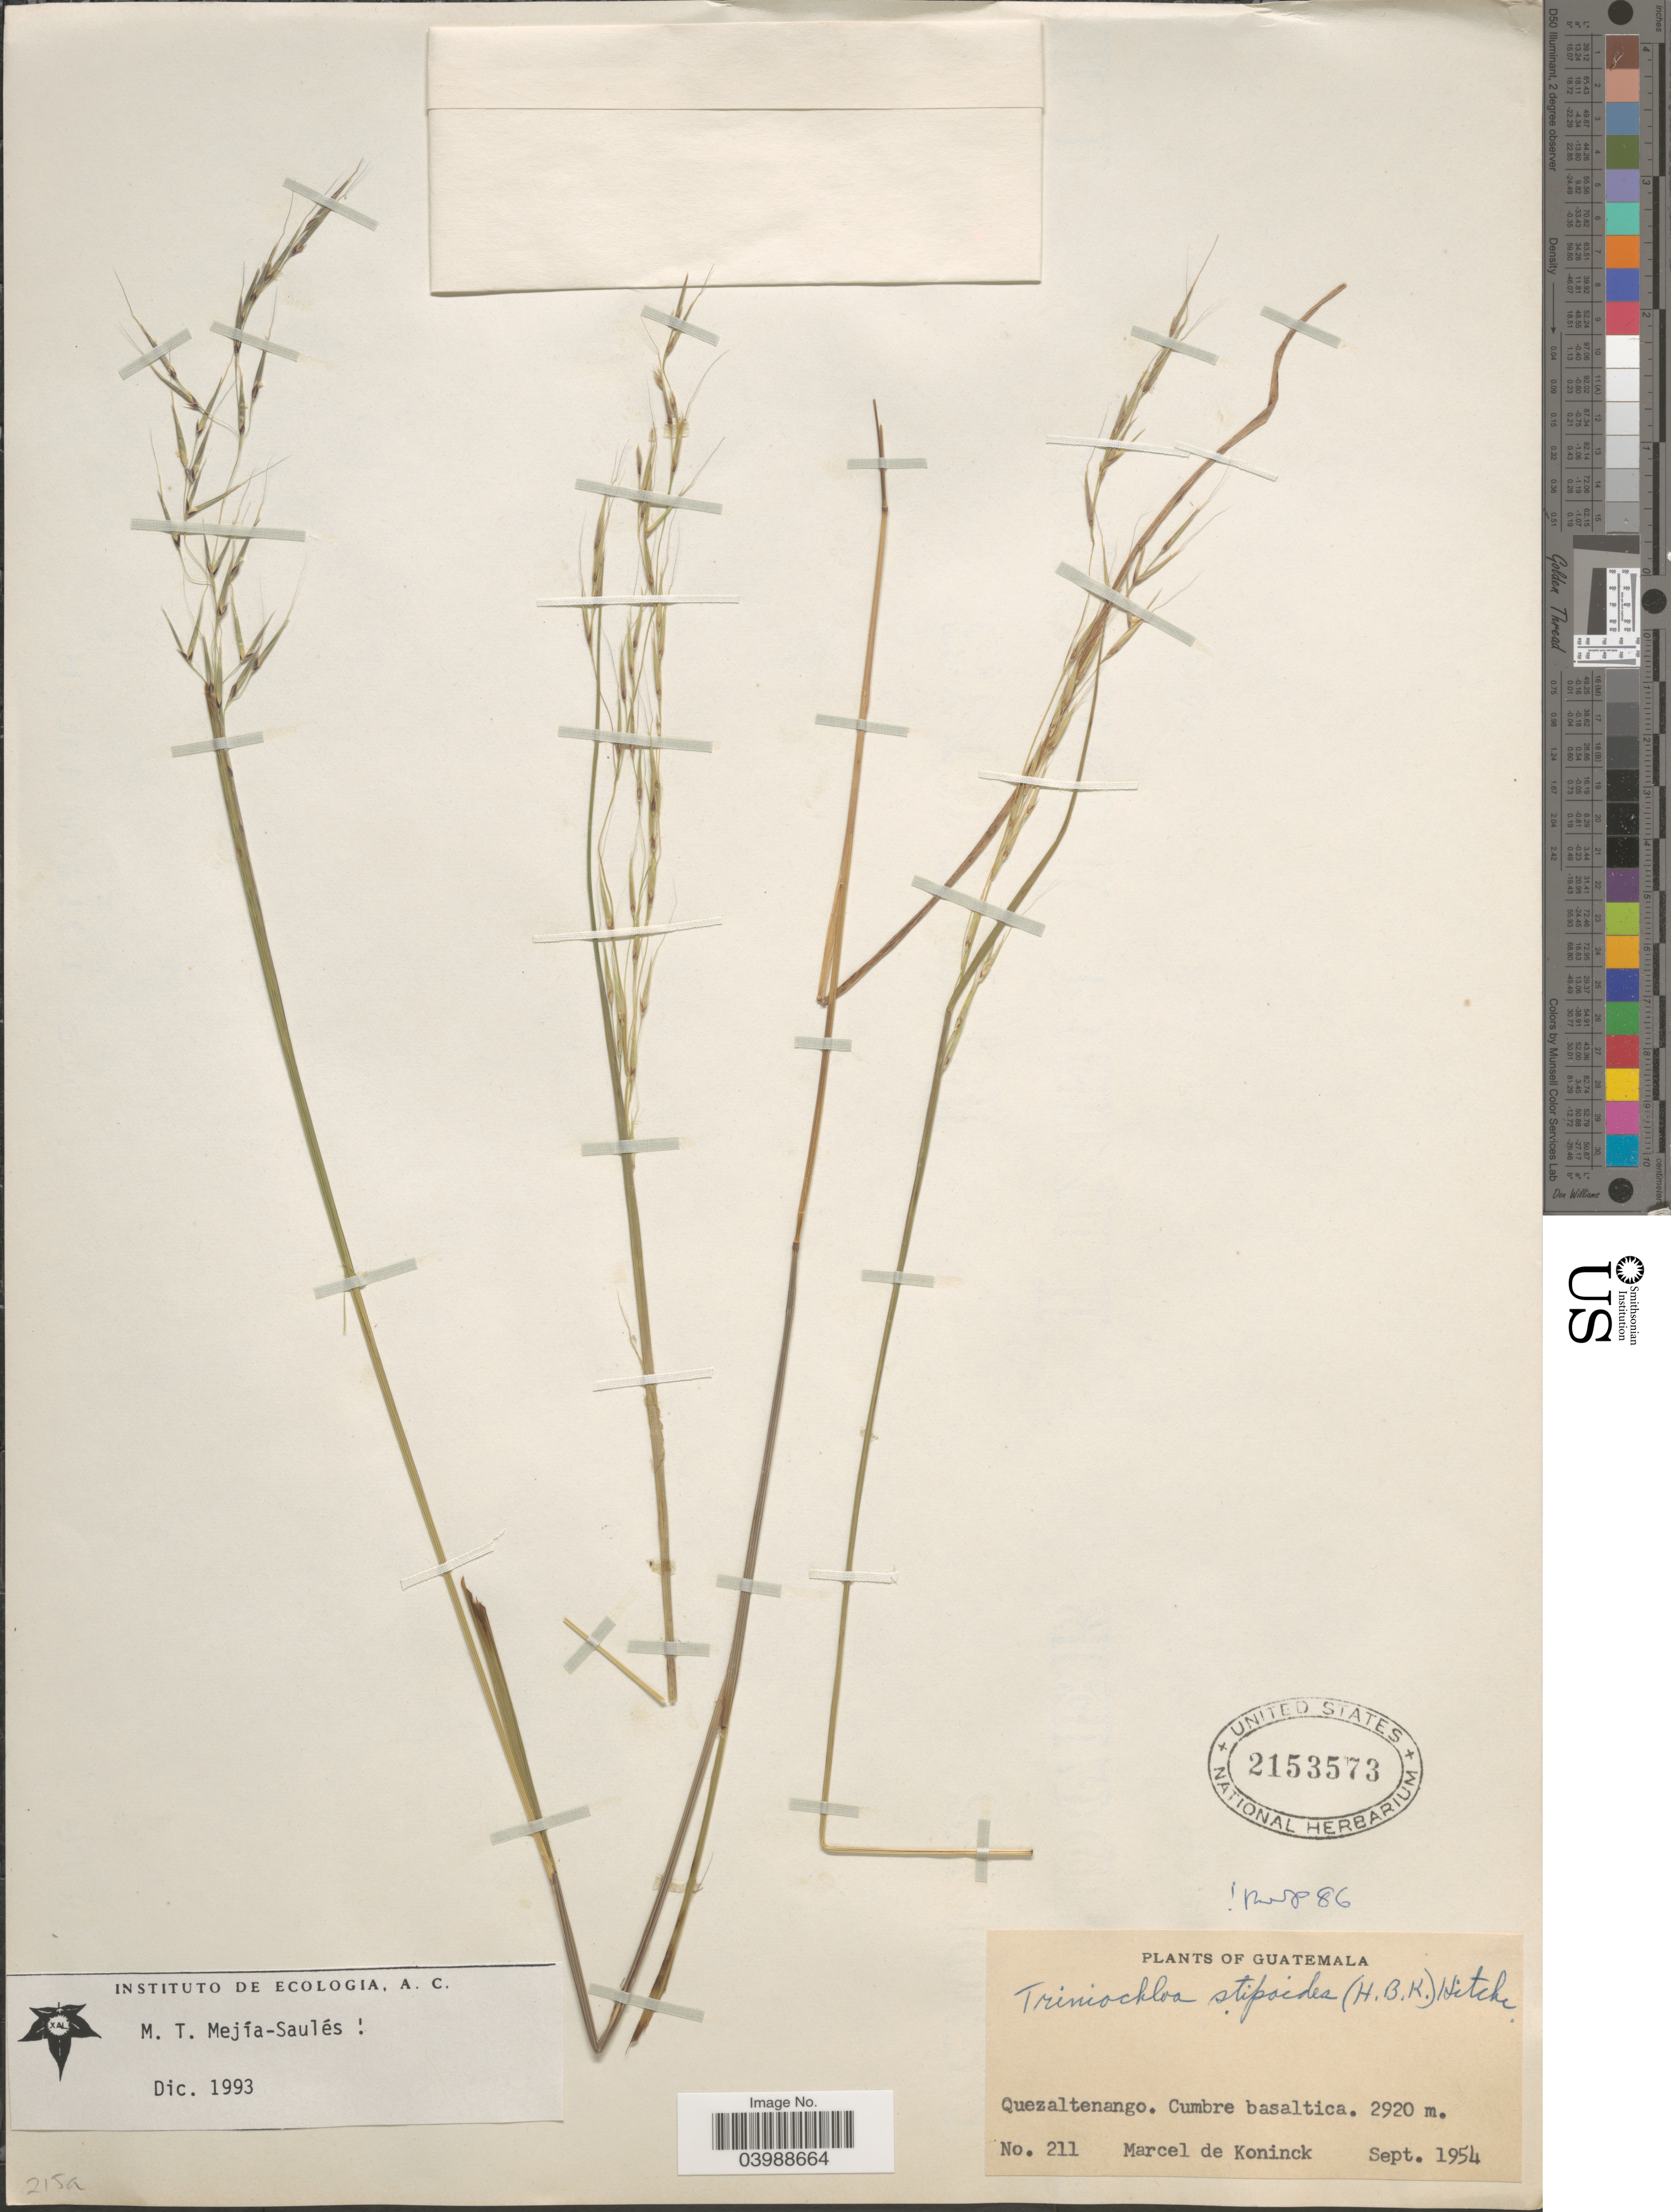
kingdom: Plantae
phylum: Tracheophyta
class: Liliopsida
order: Poales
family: Poaceae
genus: Triniochloa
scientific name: Triniochloa stipoides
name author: (Kunth) Hitchc.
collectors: M. Koninck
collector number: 211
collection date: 1954-09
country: Guatemala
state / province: Quetzaltenango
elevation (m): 2920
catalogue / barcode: US 2153573